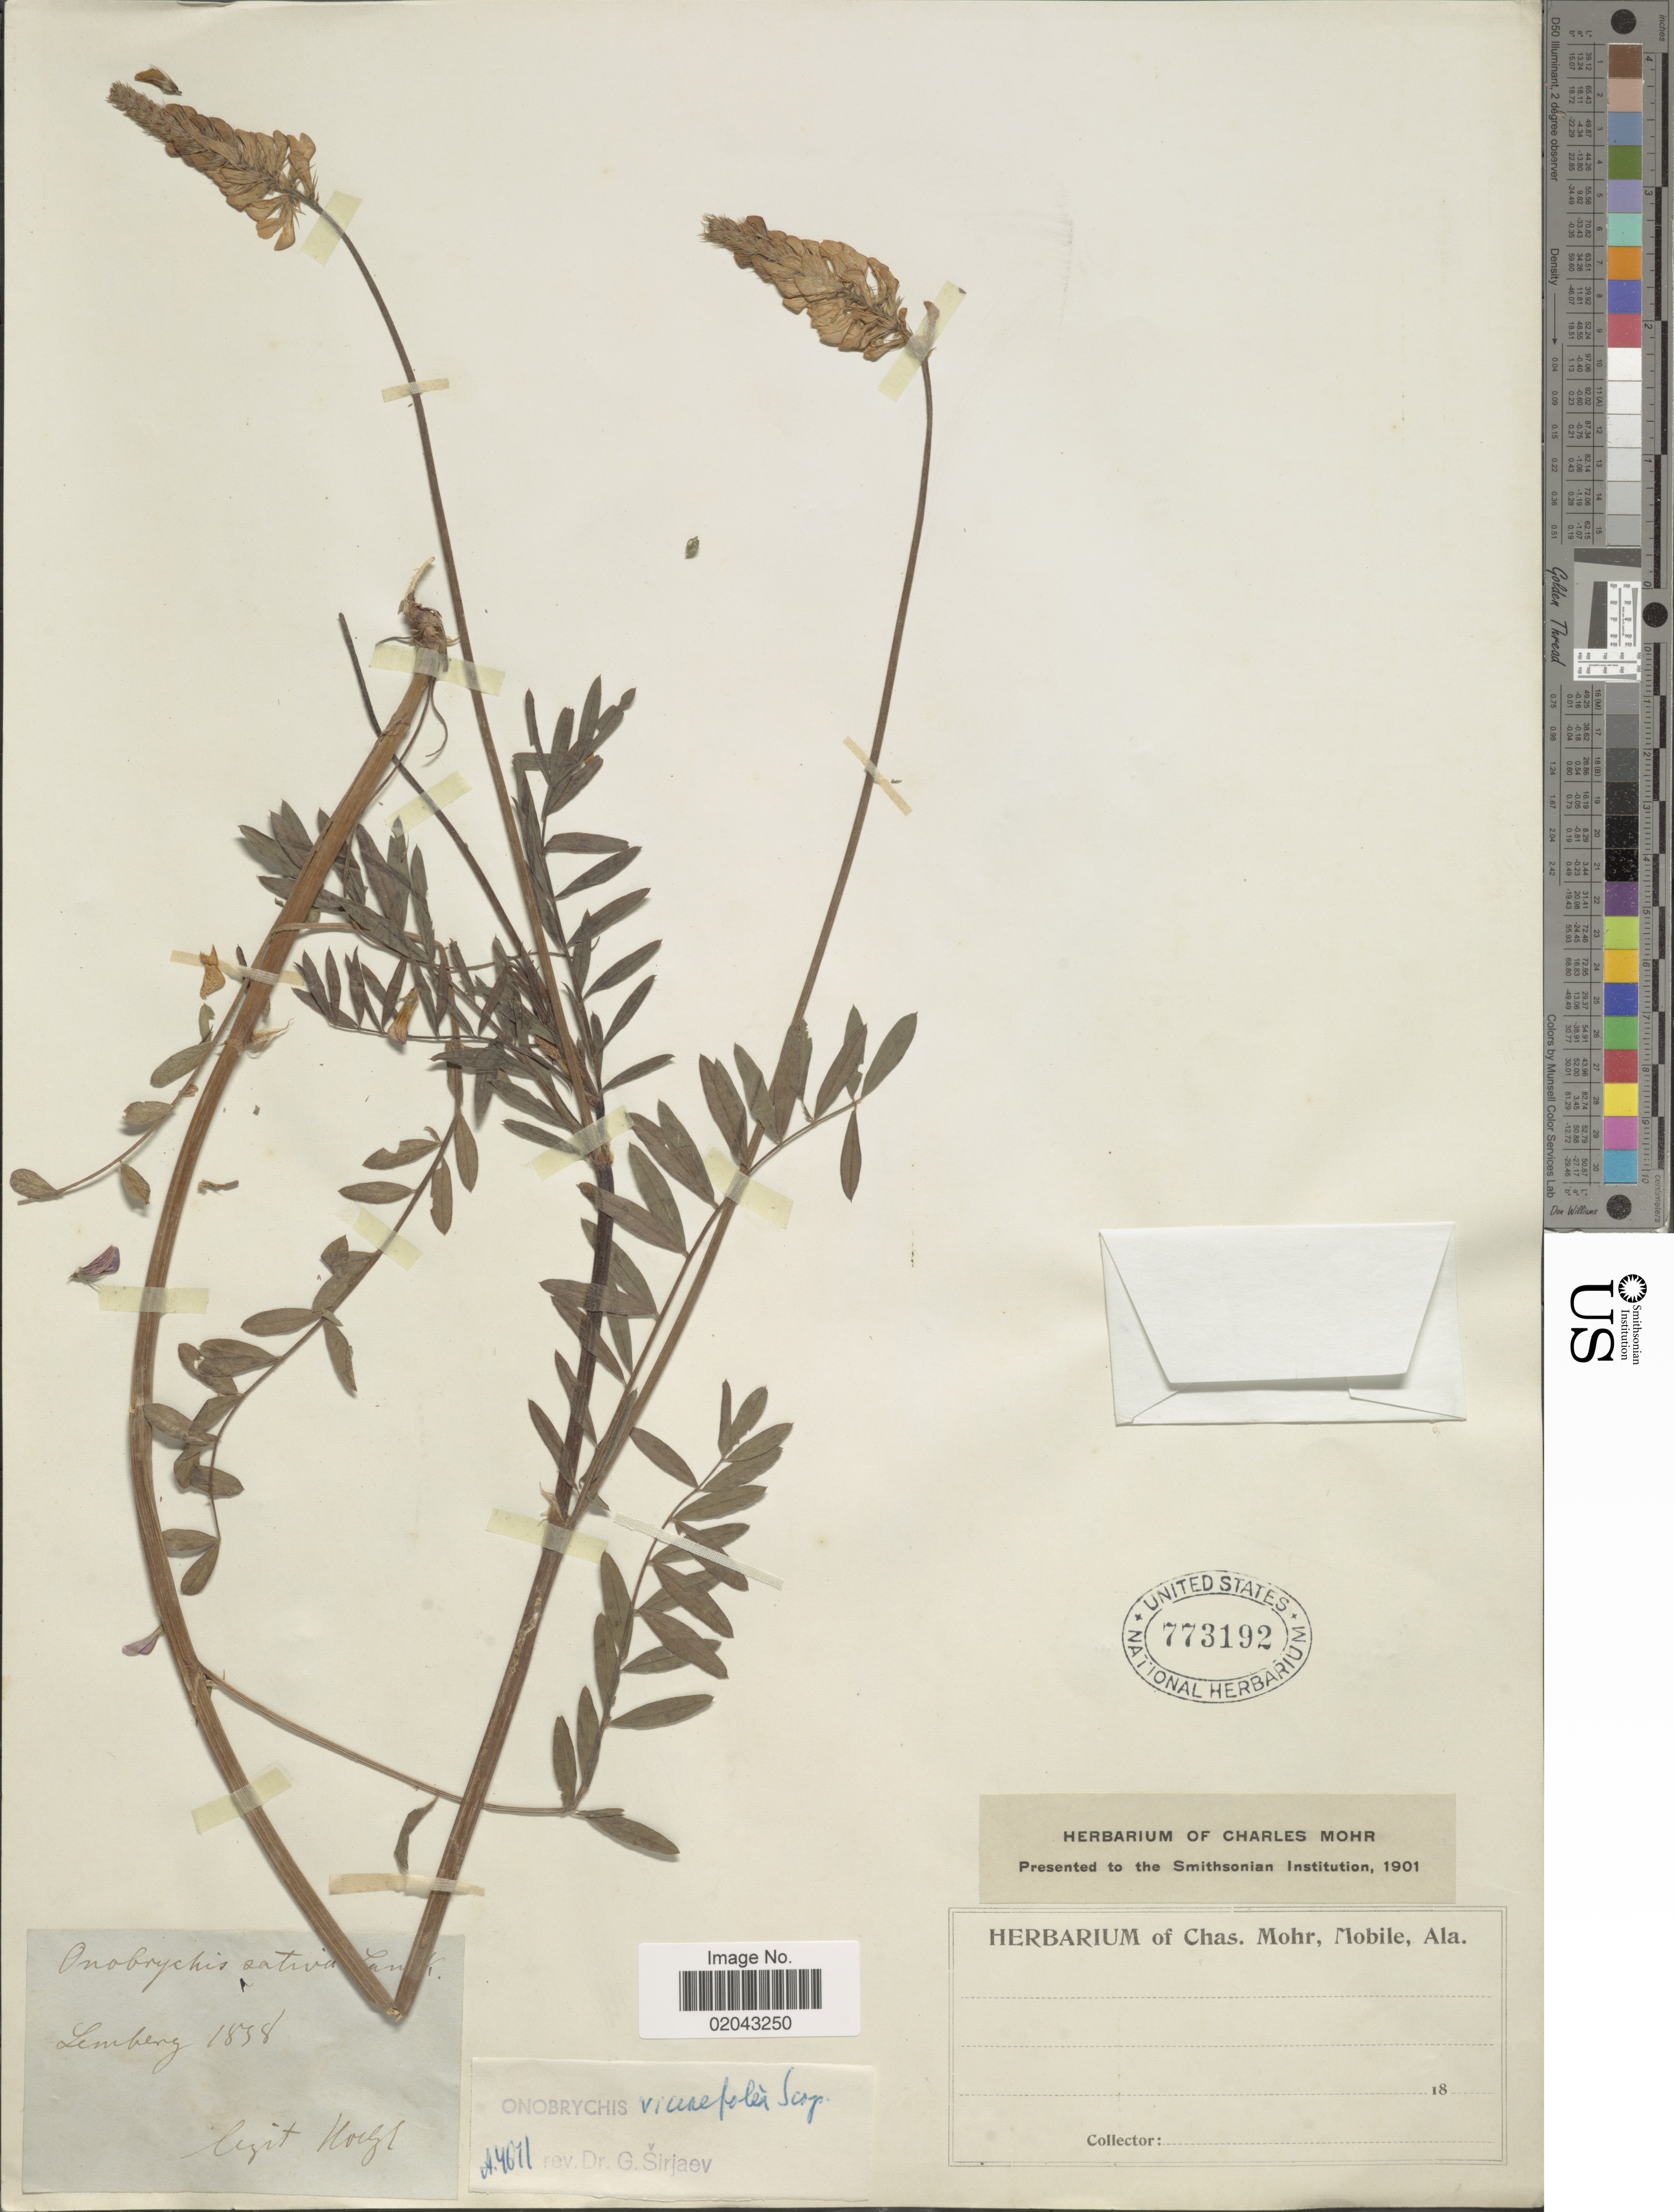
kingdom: Plantae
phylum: Tracheophyta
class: Magnoliopsida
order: Fabales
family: Fabaceae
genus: Onobrychis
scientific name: Onobrychis viciaefolia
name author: Trautv.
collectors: Hoegh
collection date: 1838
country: Ukraine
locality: Lemberg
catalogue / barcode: US 773192